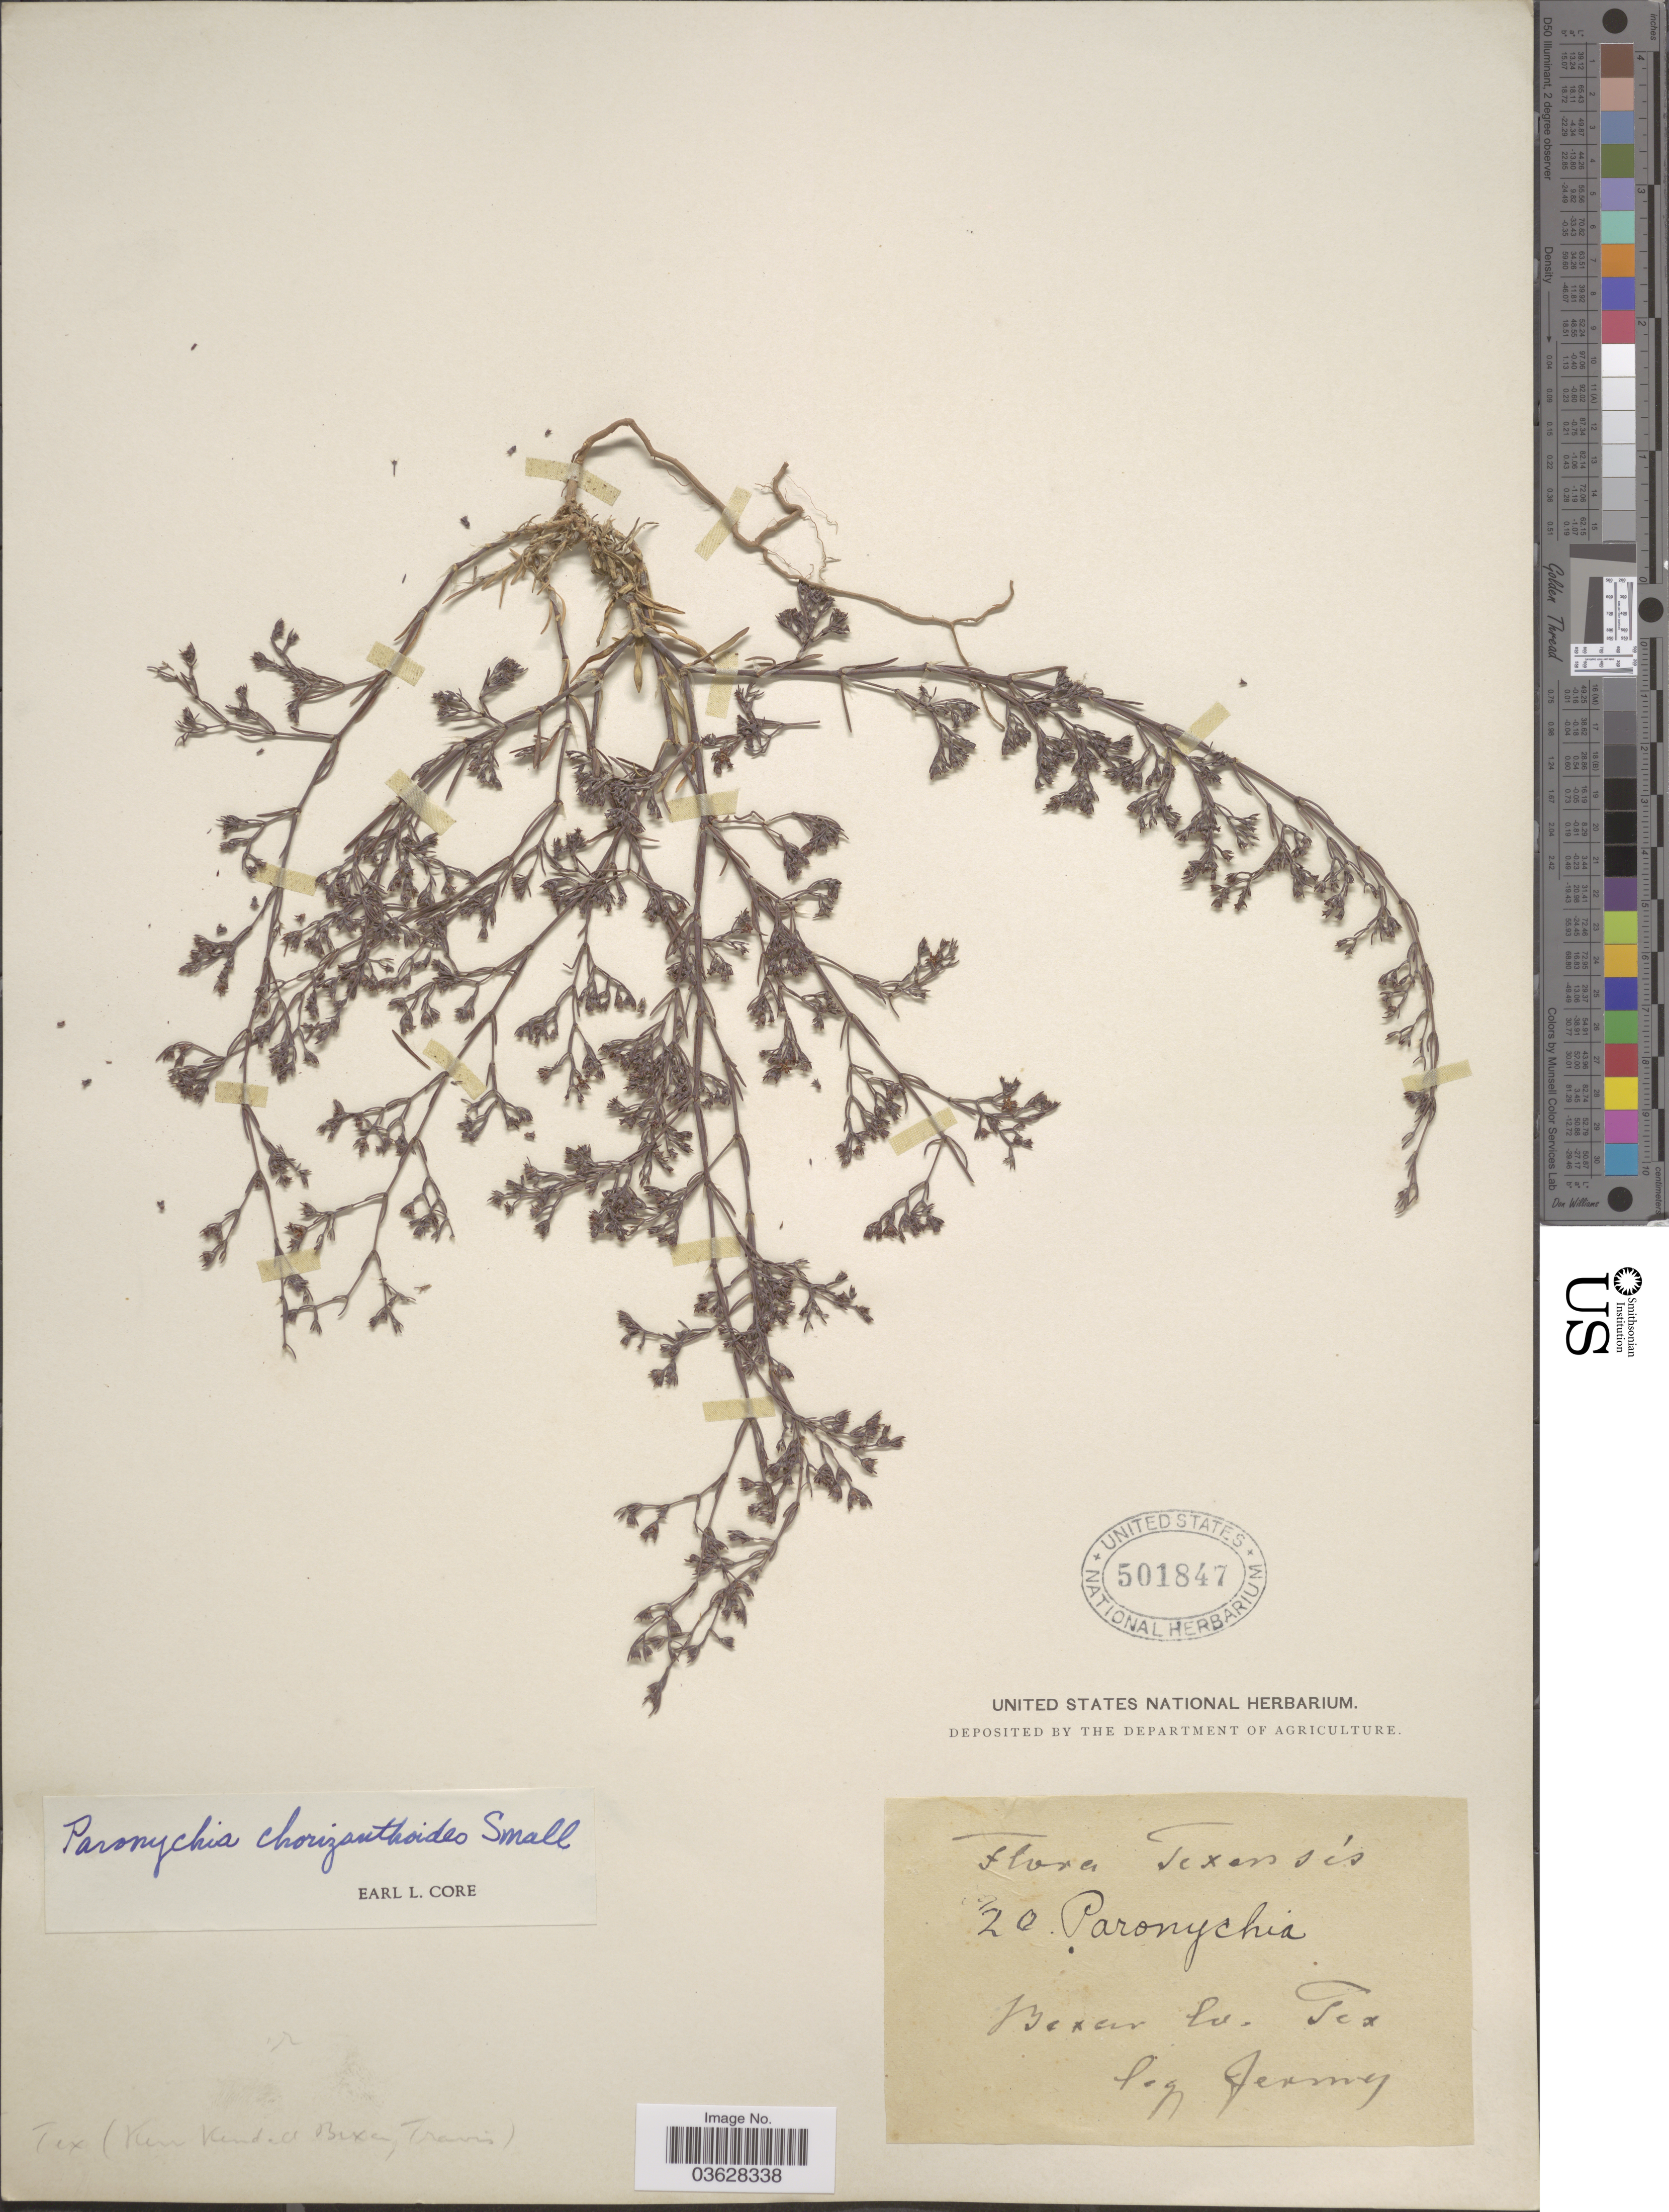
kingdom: Plantae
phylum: Tracheophyta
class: Magnoliopsida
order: Caryophyllales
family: Caryophyllaceae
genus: Paronychia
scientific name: Paronychia chorizanthoides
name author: Small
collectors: Jermy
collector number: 20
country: United States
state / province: Texas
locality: Bexar Co.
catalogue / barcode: US 501847